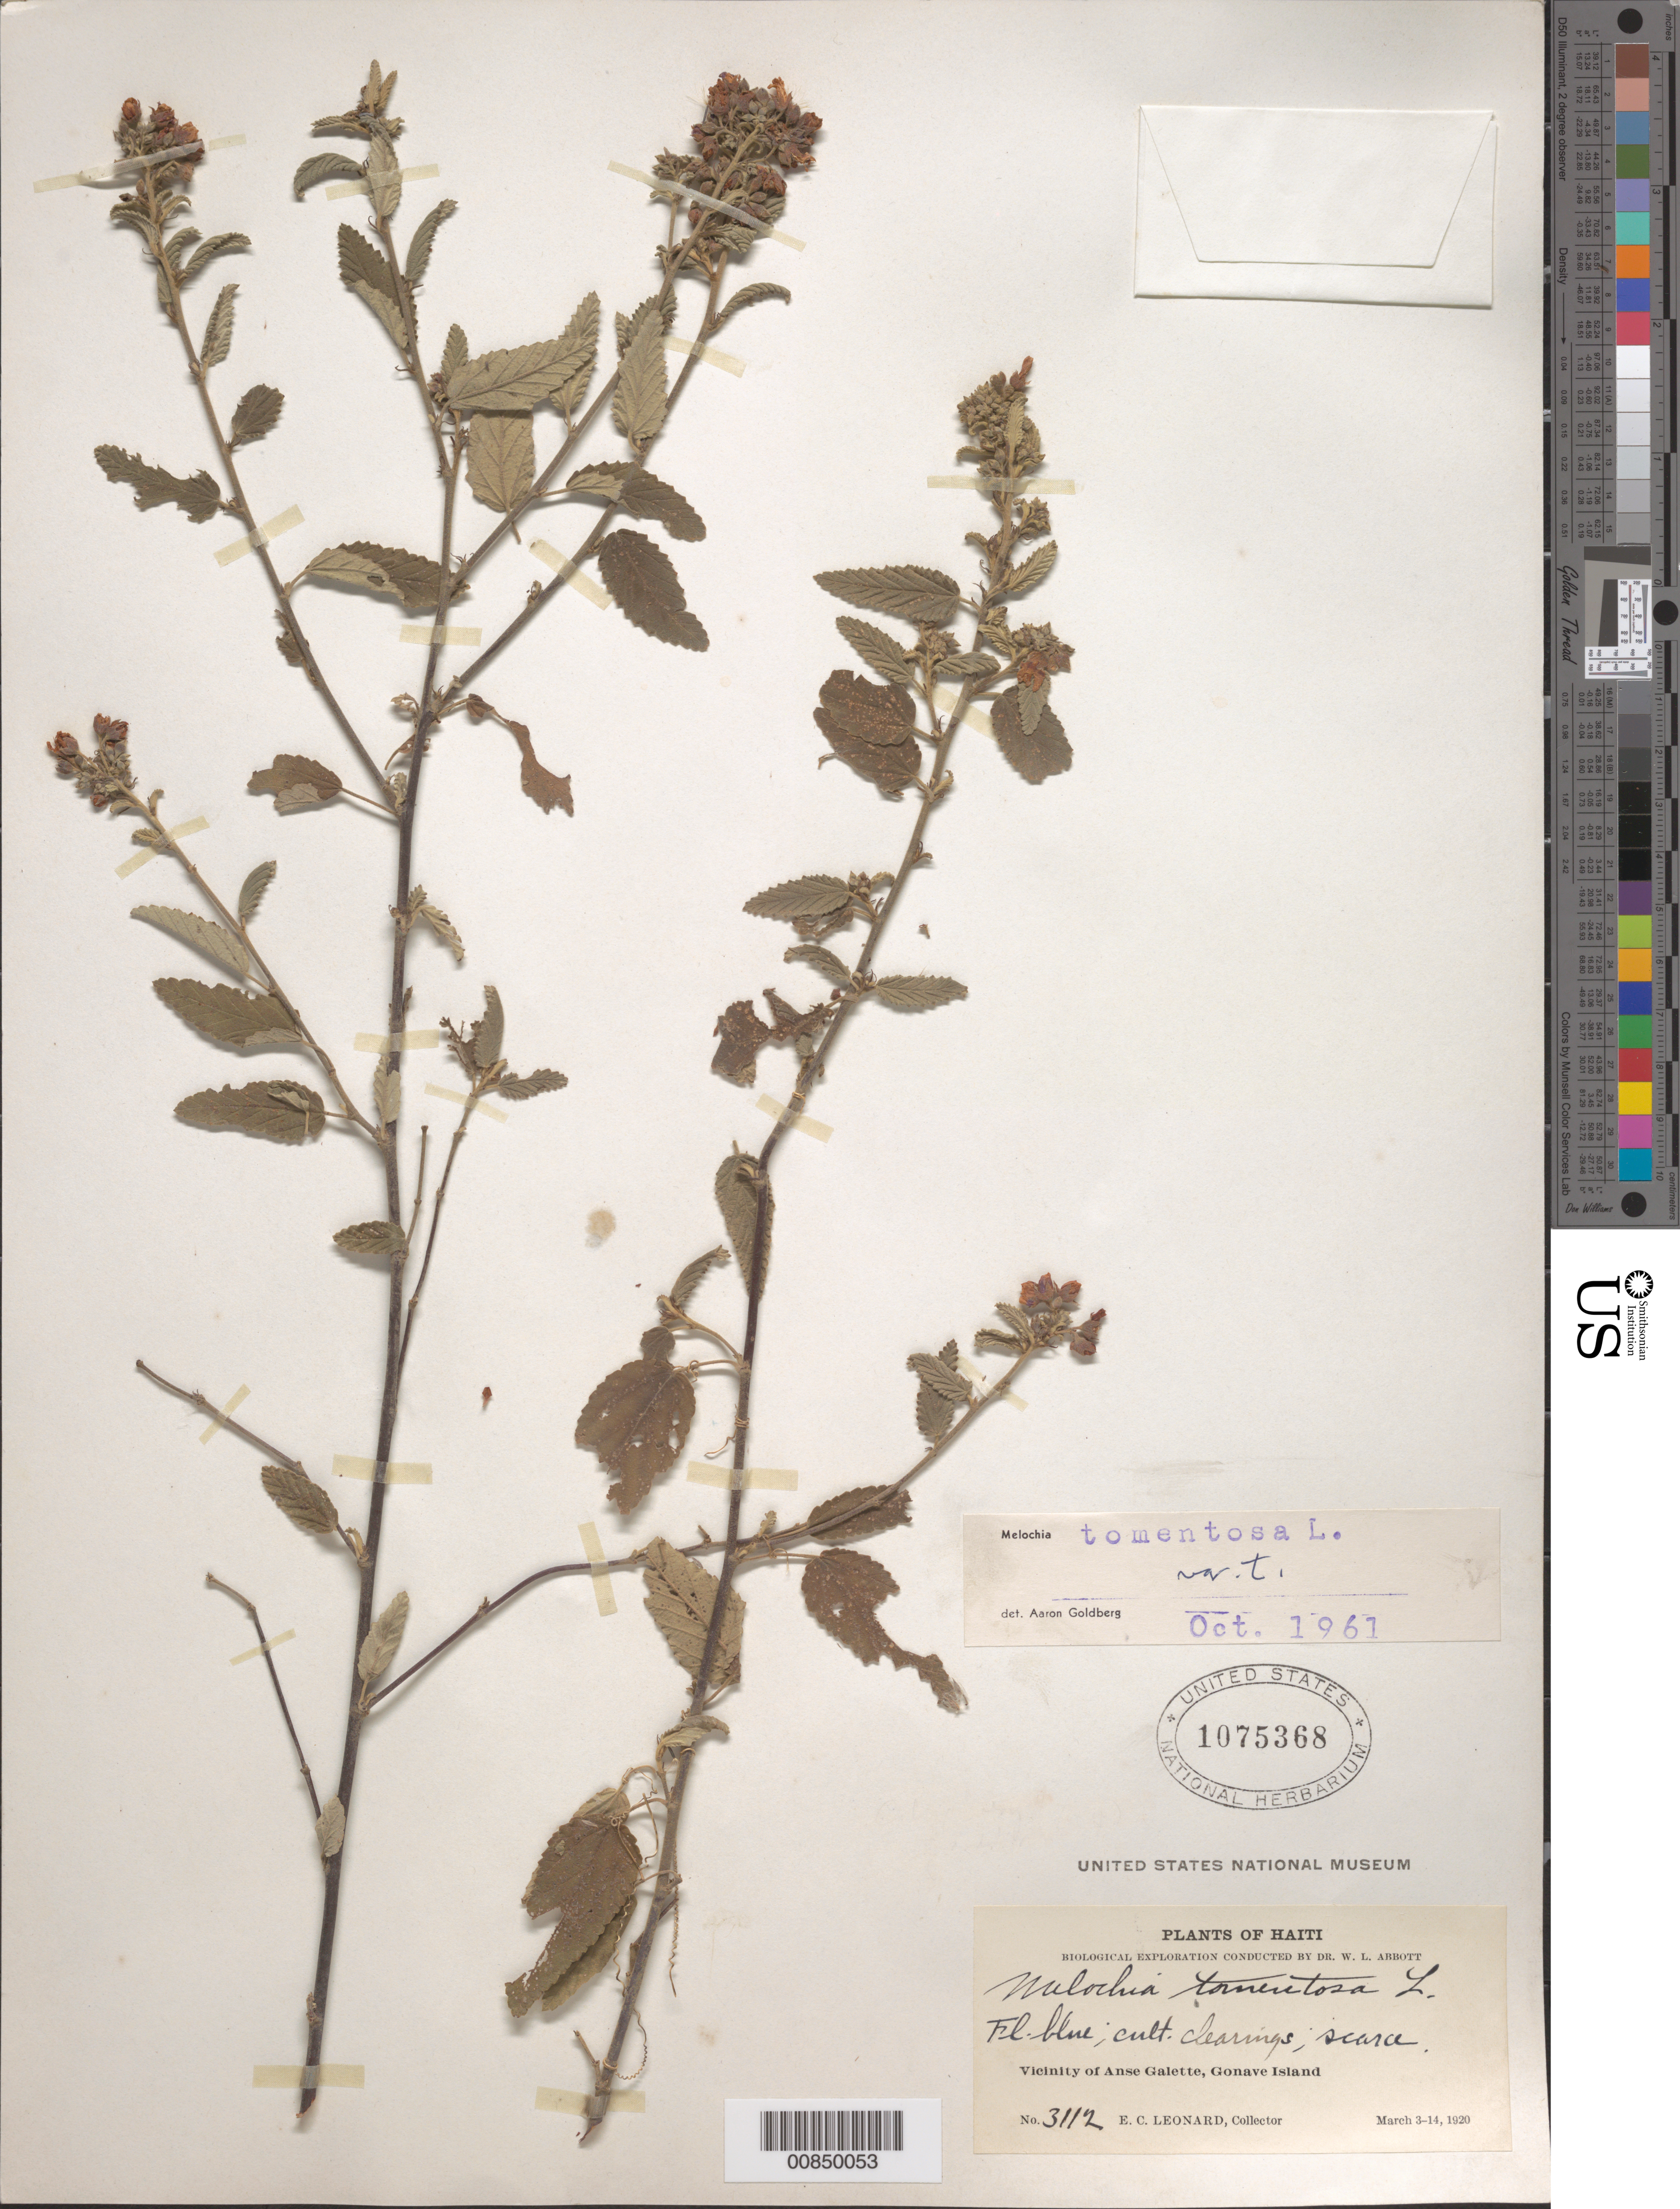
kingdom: Plantae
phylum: Tracheophyta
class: Magnoliopsida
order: Malvales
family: Malvaceae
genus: Melochia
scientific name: Melochia tomentosa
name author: L.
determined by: Goldberg, Aaron, (US), NMNH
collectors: E. C. Leonard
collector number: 3112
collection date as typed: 03 Mar 1920 to 14 Mar 1920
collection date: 1920-03-03/1920-03-14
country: Haiti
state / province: Ouest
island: Île de la Gonâve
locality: Vicinity of Anse Galette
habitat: Cultivated clearings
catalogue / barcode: US 1075368